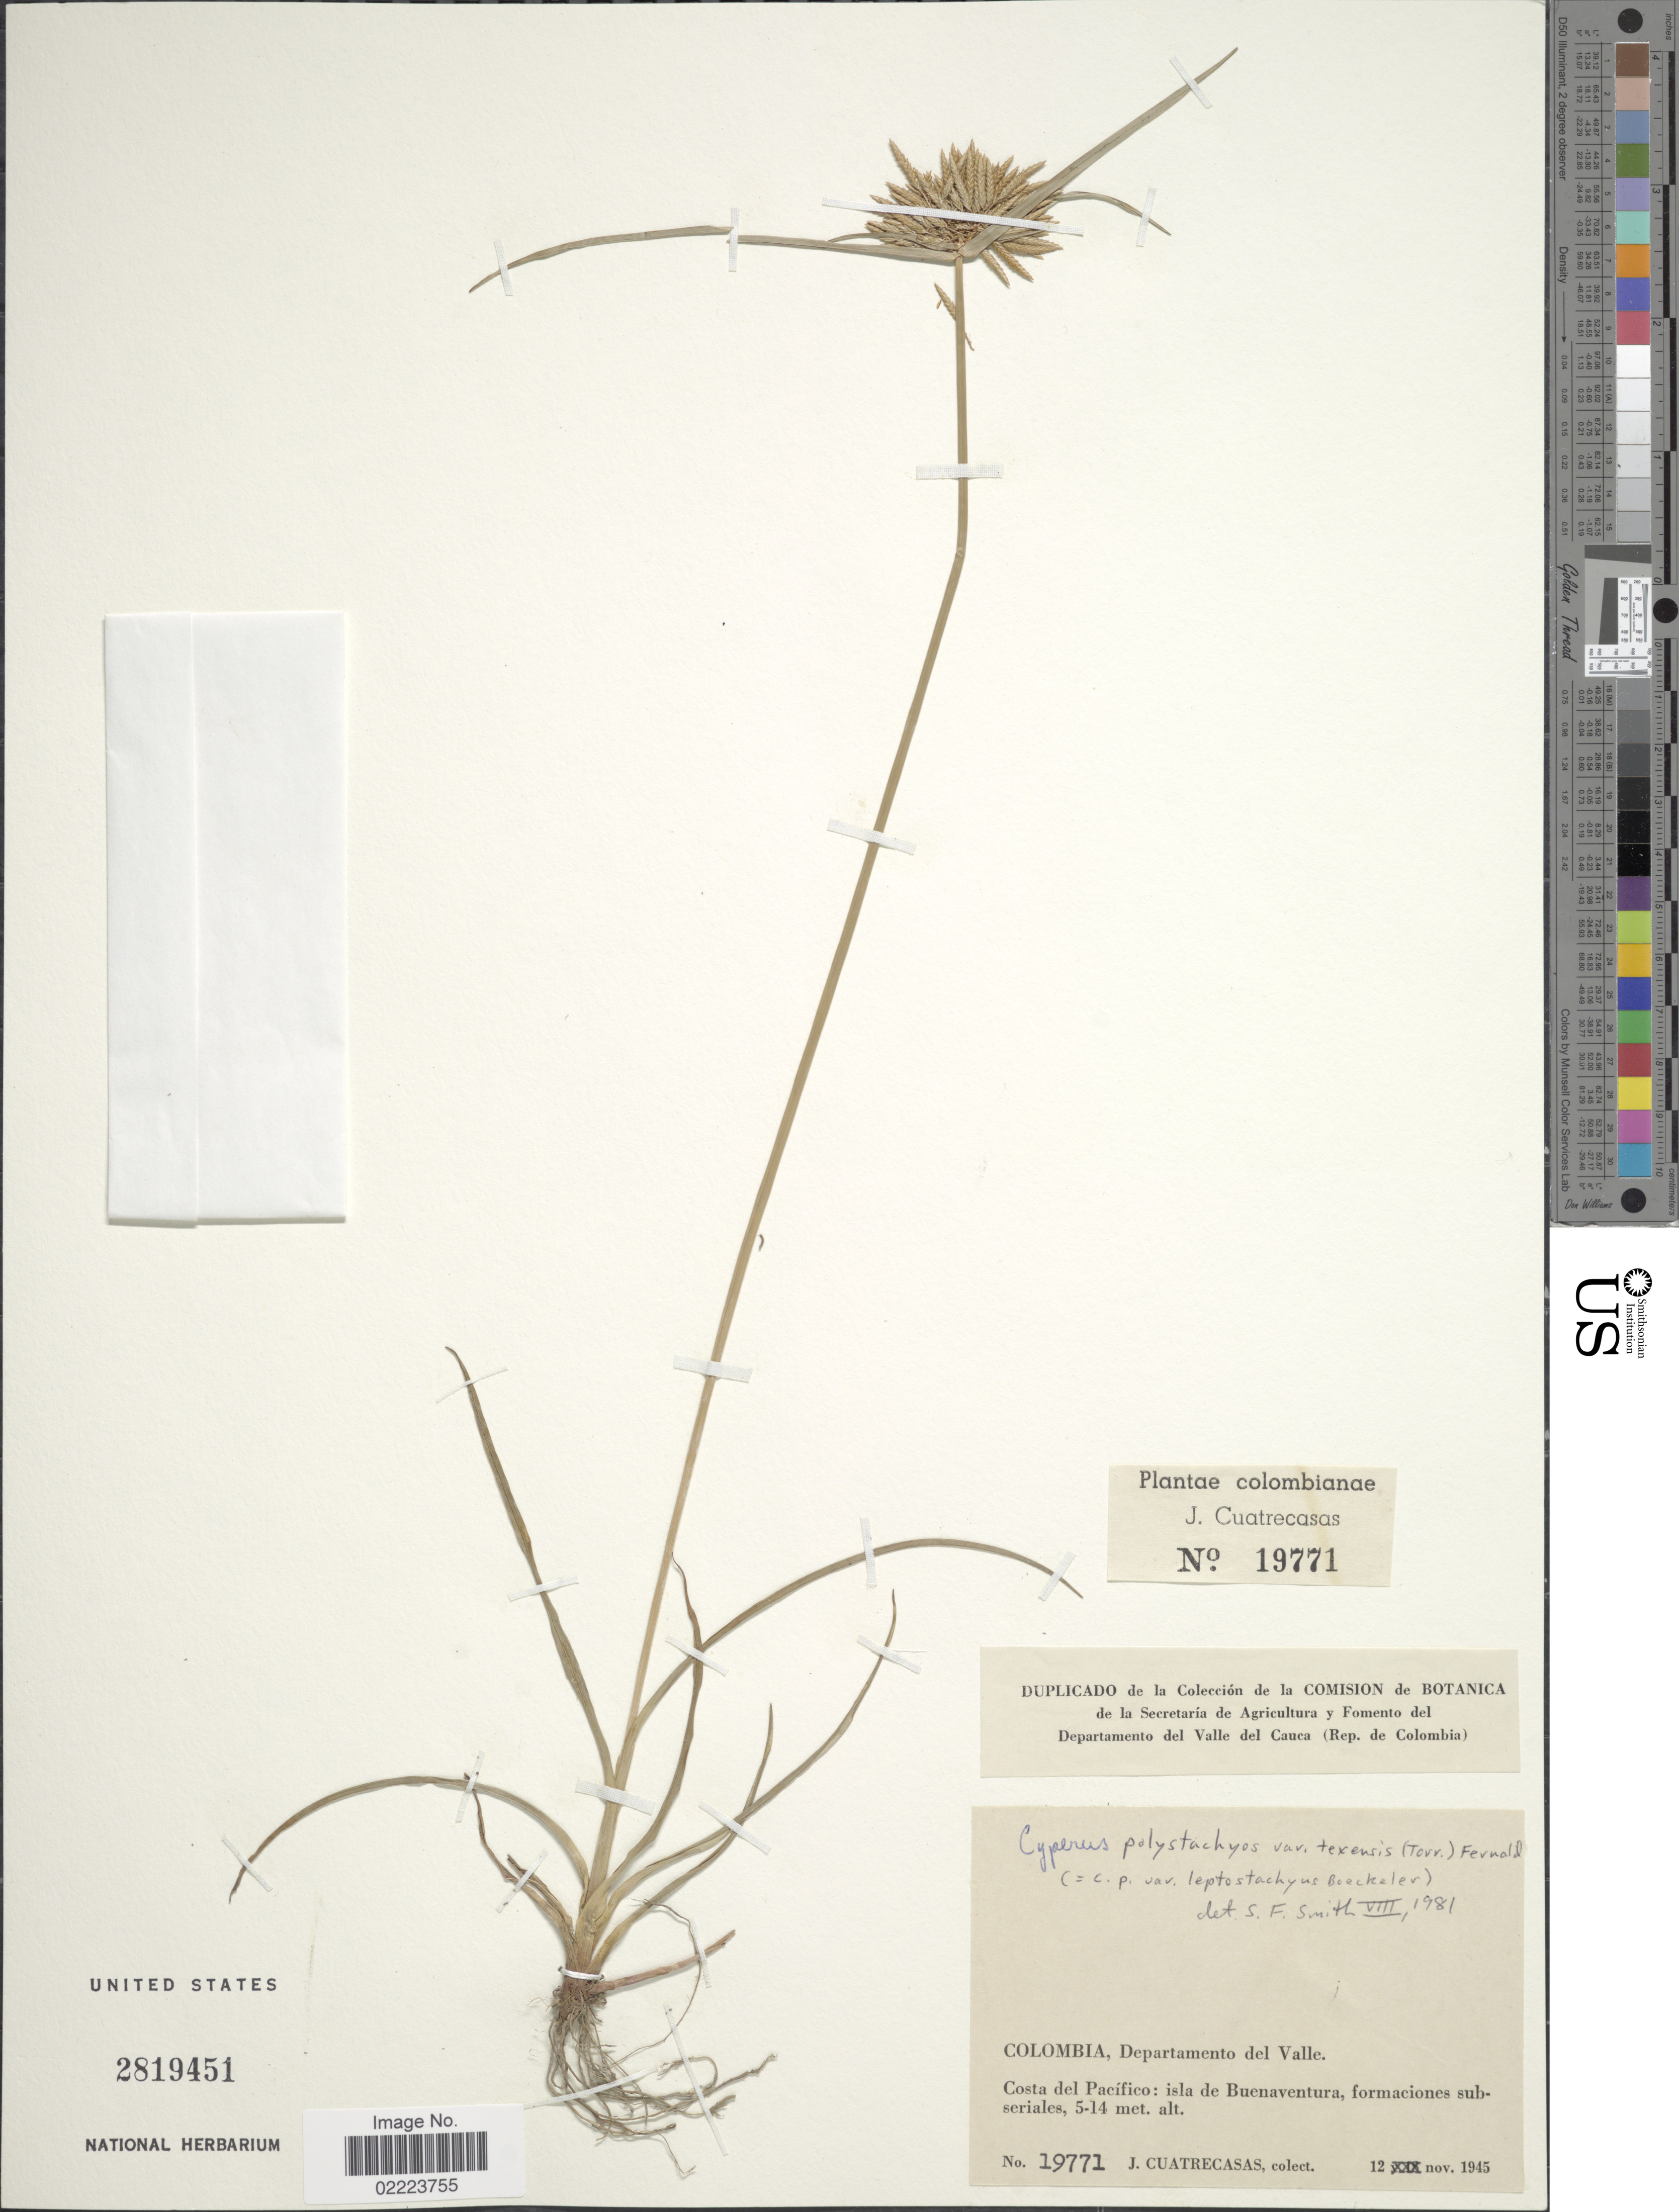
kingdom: Plantae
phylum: Tracheophyta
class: Liliopsida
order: Poales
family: Cyperaceae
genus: Cyperus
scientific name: Cyperus polystachyos var. texensis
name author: (Torr.) Fernald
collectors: J. Cuatrecasas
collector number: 19771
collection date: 1945-11-12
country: Colombia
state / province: Valle del Cauca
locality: Departamento del Valle, Costa del Pacifico: isla de Buenaventura, formaciones subseriales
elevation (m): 5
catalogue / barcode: US 2819451